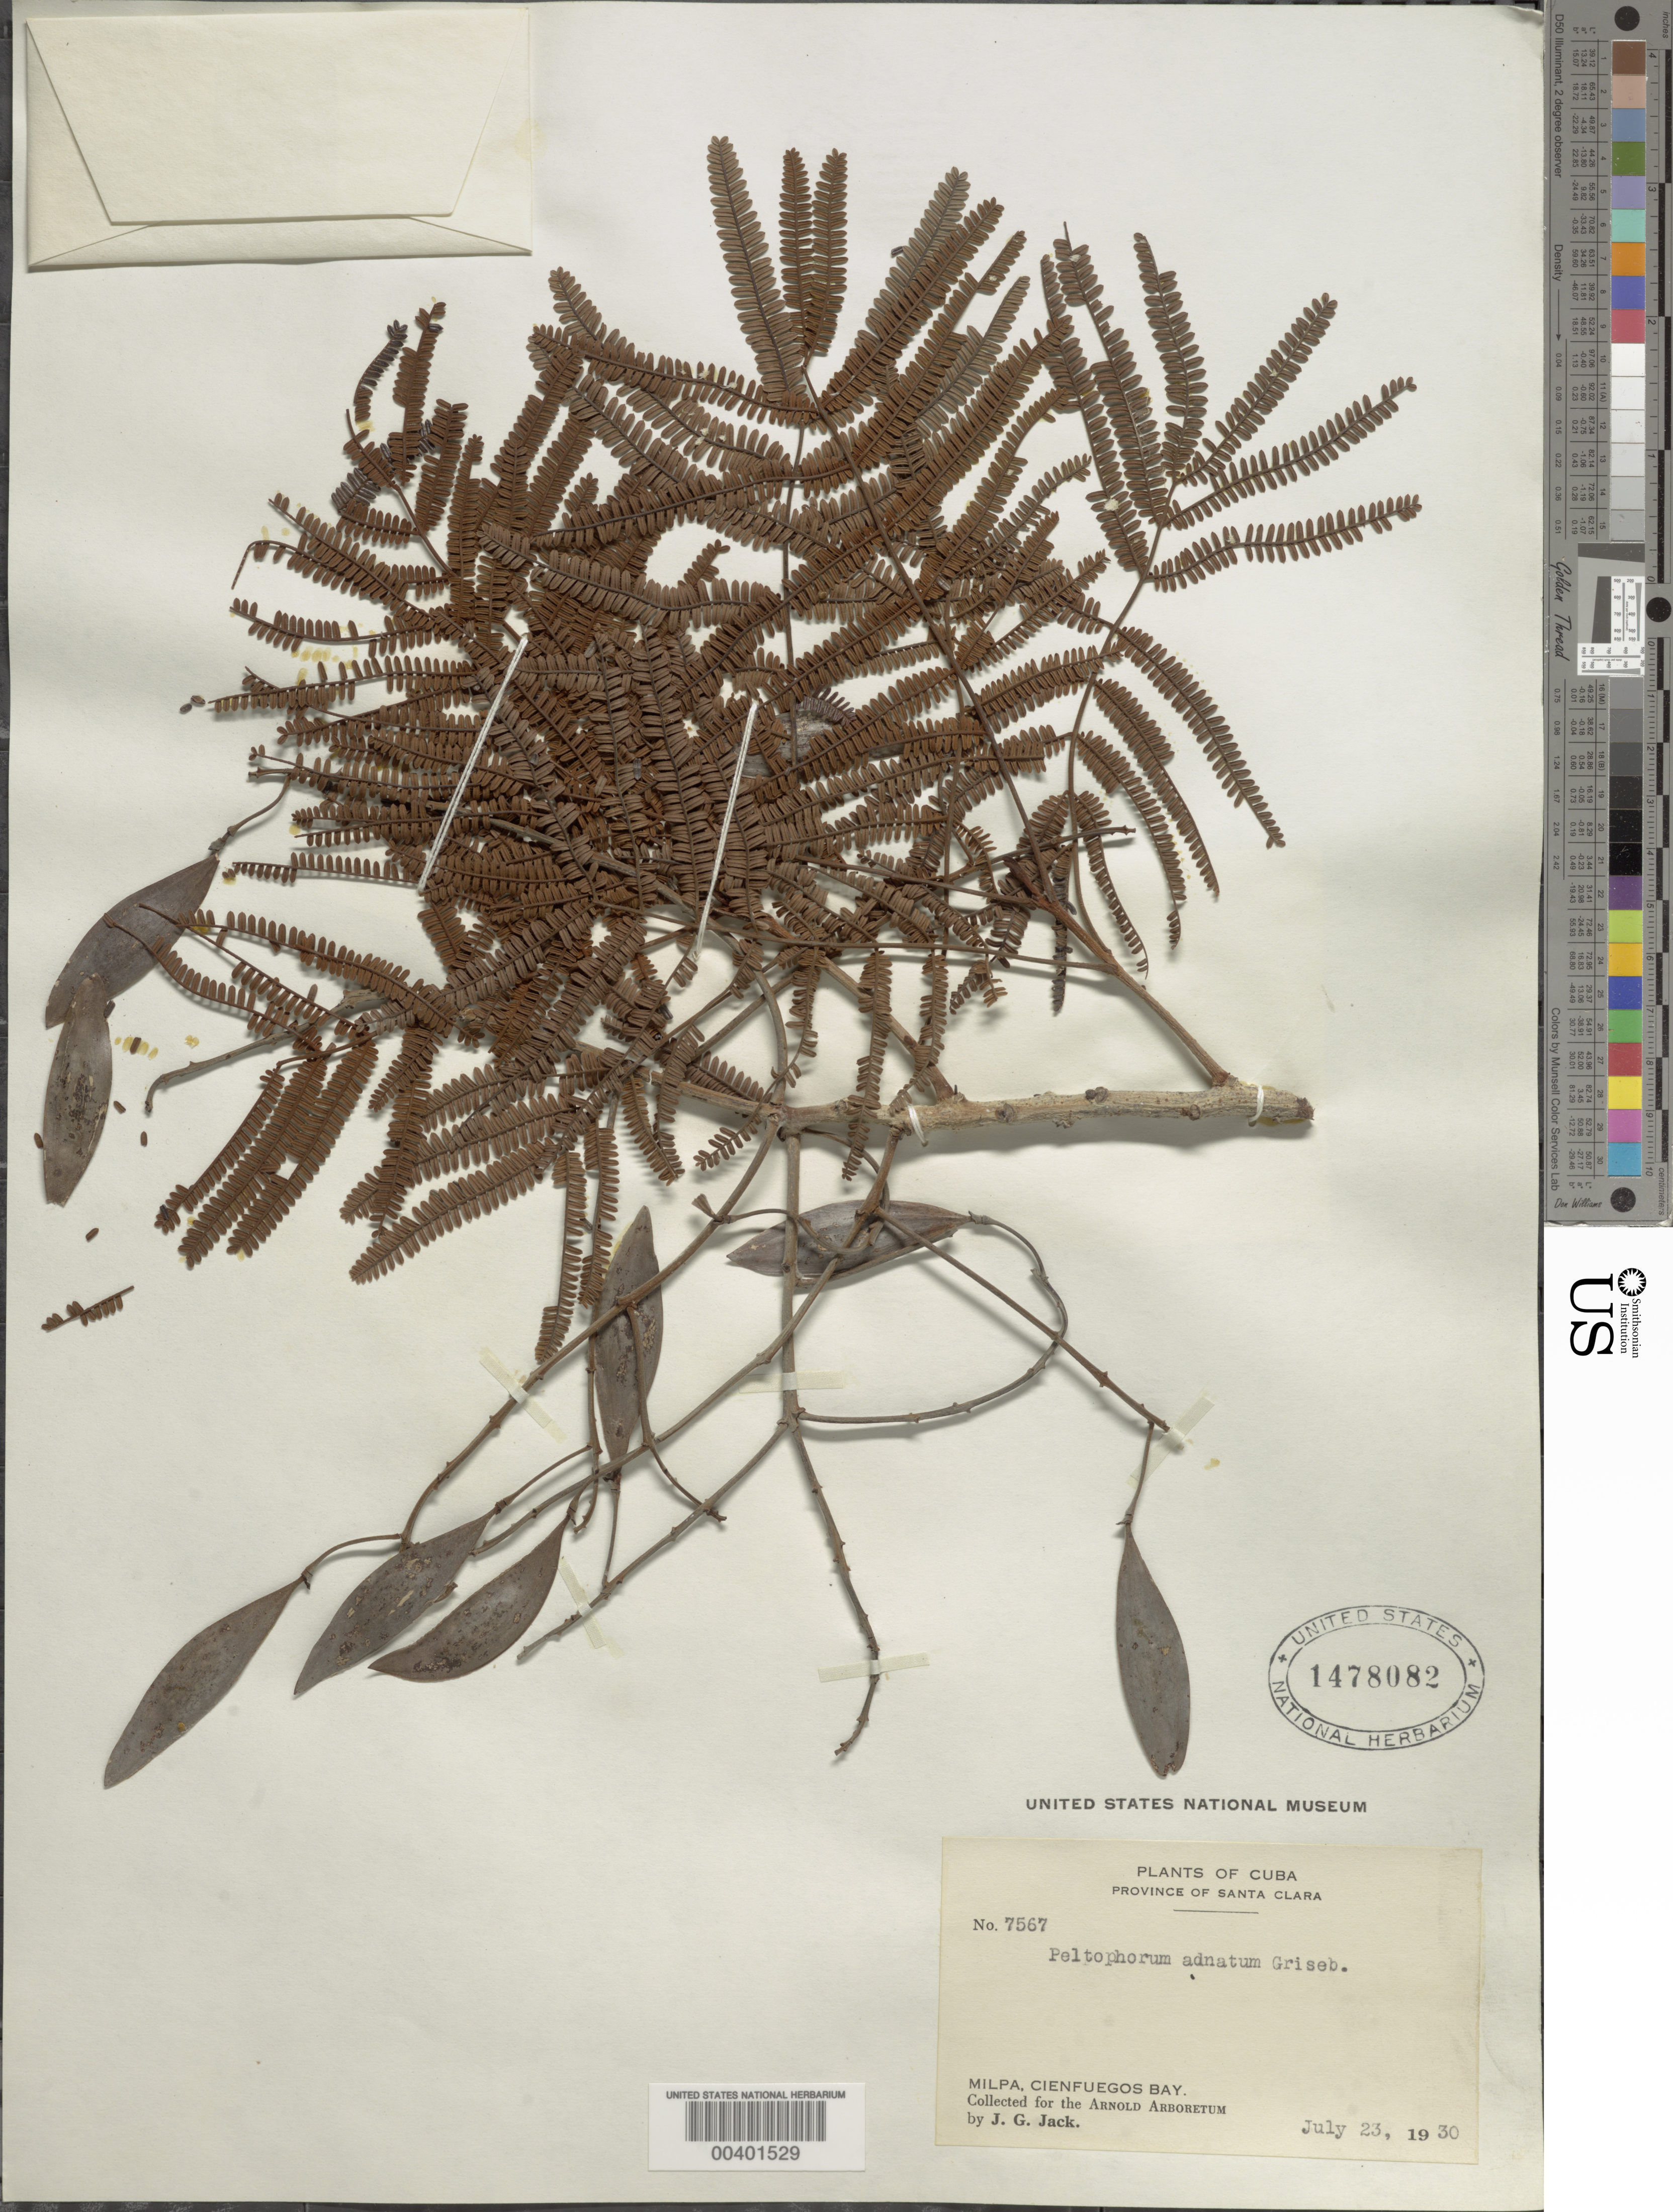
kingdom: Plantae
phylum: Tracheophyta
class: Magnoliopsida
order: Fabales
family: Fabaceae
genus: Peltophorum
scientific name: Peltophorum adnatum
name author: Griseb.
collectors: J. G. Jack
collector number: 7567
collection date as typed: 23 Jul 1930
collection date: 1930-07-23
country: Cuba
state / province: Las Villas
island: Greater Antilles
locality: Milpa, cienfuegos bay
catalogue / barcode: US 1478082